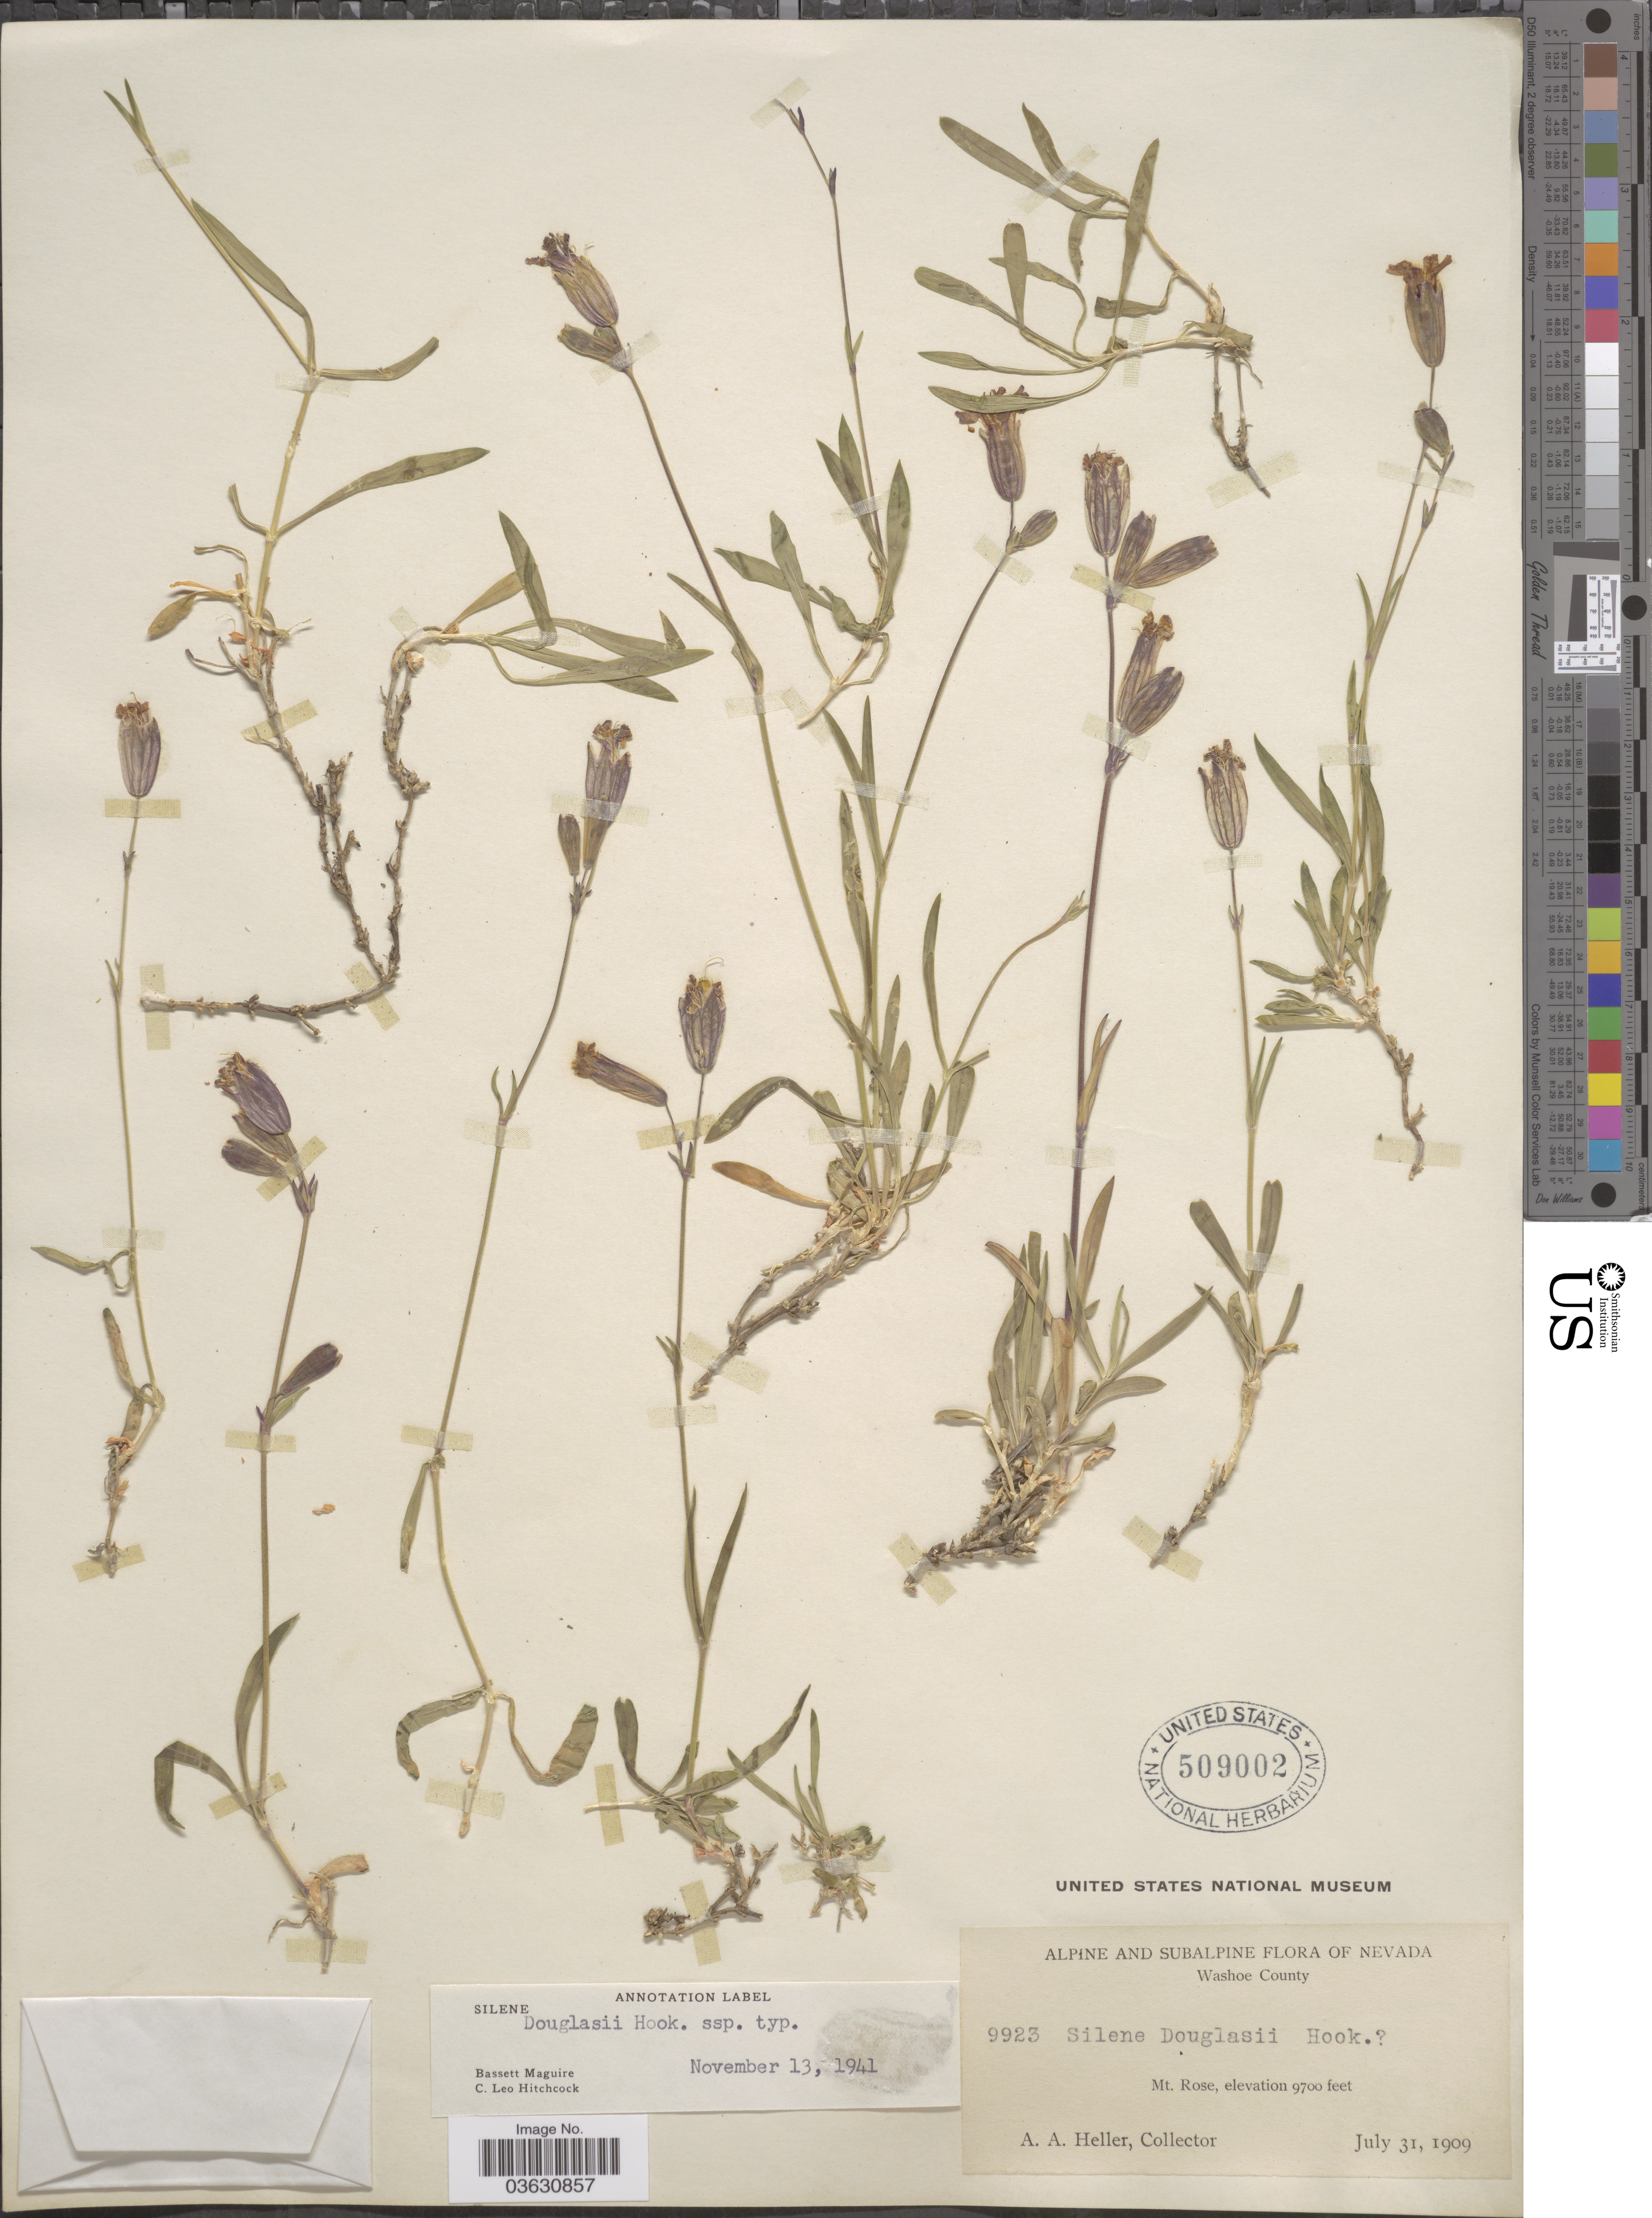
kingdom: Plantae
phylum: Tracheophyta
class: Magnoliopsida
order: Caryophyllales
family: Caryophyllaceae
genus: Silene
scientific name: Silene douglasii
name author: Hook.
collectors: A. A. Heller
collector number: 9923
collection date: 1909-07-31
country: United States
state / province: Nevada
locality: Washoe County. Mt. Rose.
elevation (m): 2957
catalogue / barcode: US 509002